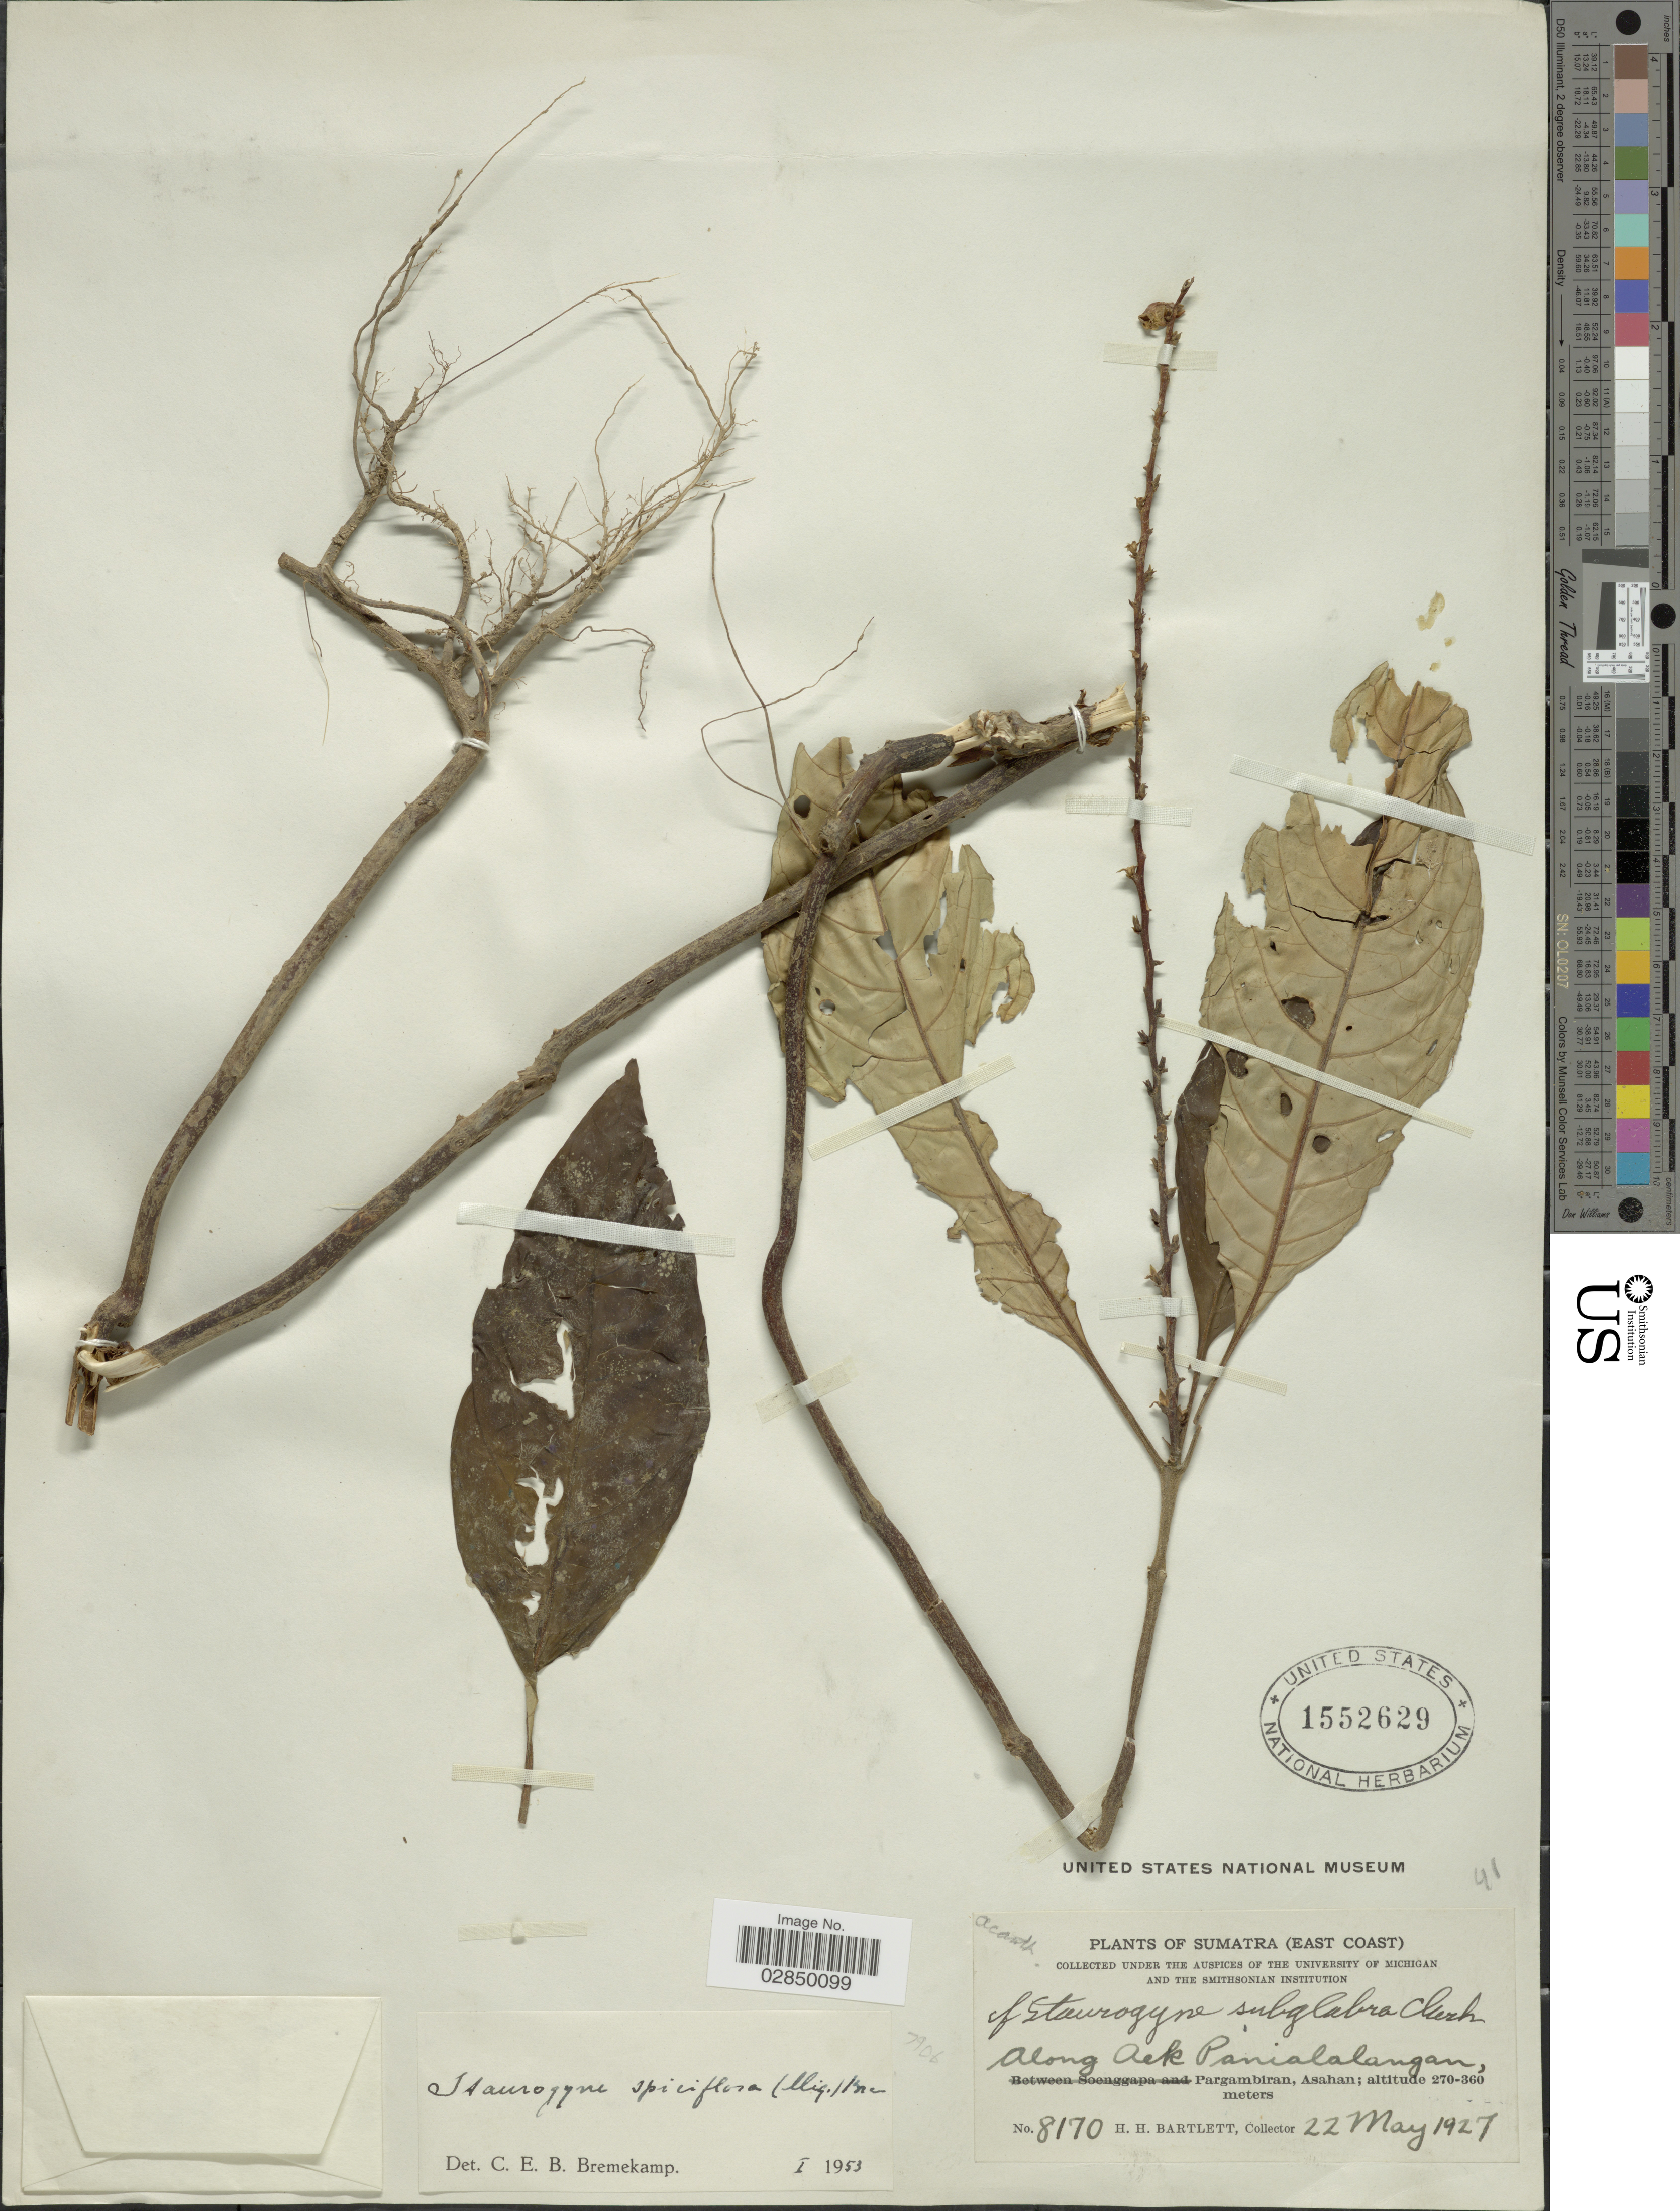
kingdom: Plantae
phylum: Tracheophyta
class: Magnoliopsida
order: Lamiales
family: Acanthaceae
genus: Staurogyne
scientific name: Staurogyne spiciflora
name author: (Miq.) Bremek.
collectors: H. H. Bartlett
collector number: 8170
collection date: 1927-05-22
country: Indonesia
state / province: Sumatra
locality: (East Coast). Along Aek Panialalangan, Pargambiran, Asahan.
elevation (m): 270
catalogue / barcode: US 1552629